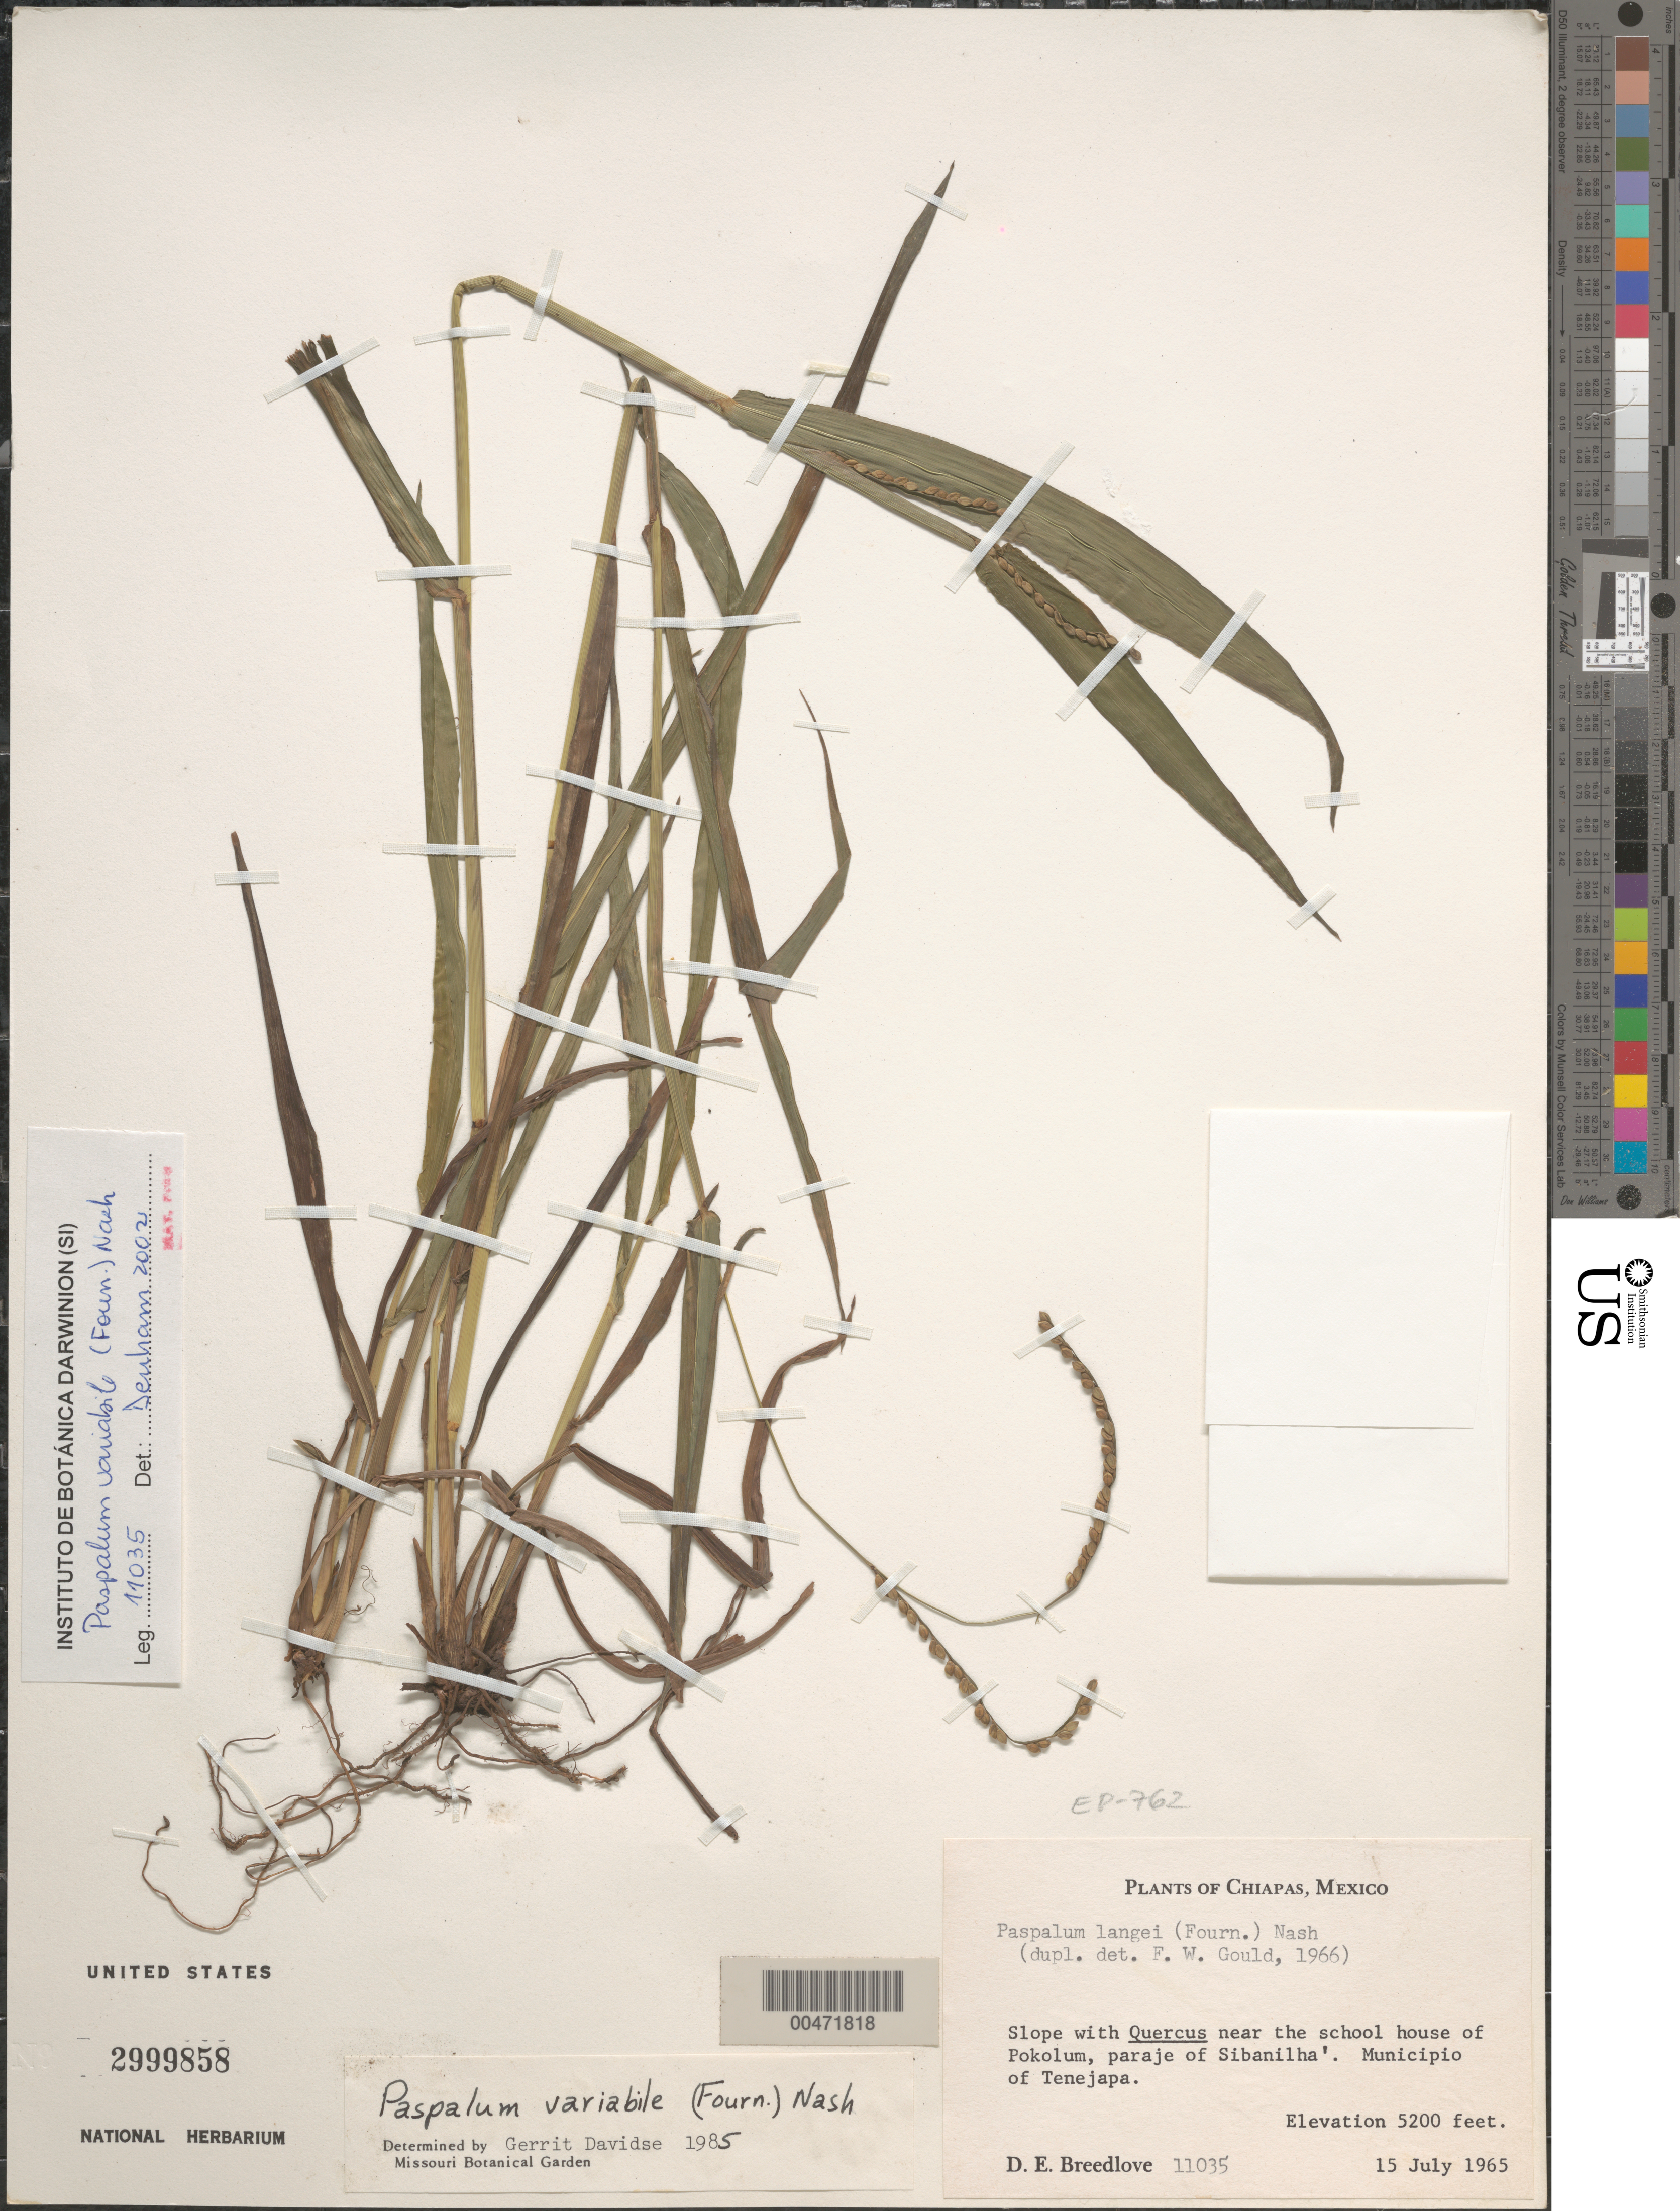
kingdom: Plantae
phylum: Tracheophyta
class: Liliopsida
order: Poales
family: Poaceae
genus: Paspalum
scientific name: Paspalum variabile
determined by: Davidse, Gerrit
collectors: D. E. Breedlove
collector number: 11035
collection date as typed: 15 Jul 1965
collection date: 1965-07-15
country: Mexico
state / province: Chiapas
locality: Near the school house of Pokolum, paraje of Sibanilha', Mun of Tenejapa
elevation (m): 1585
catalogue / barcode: US 2999858